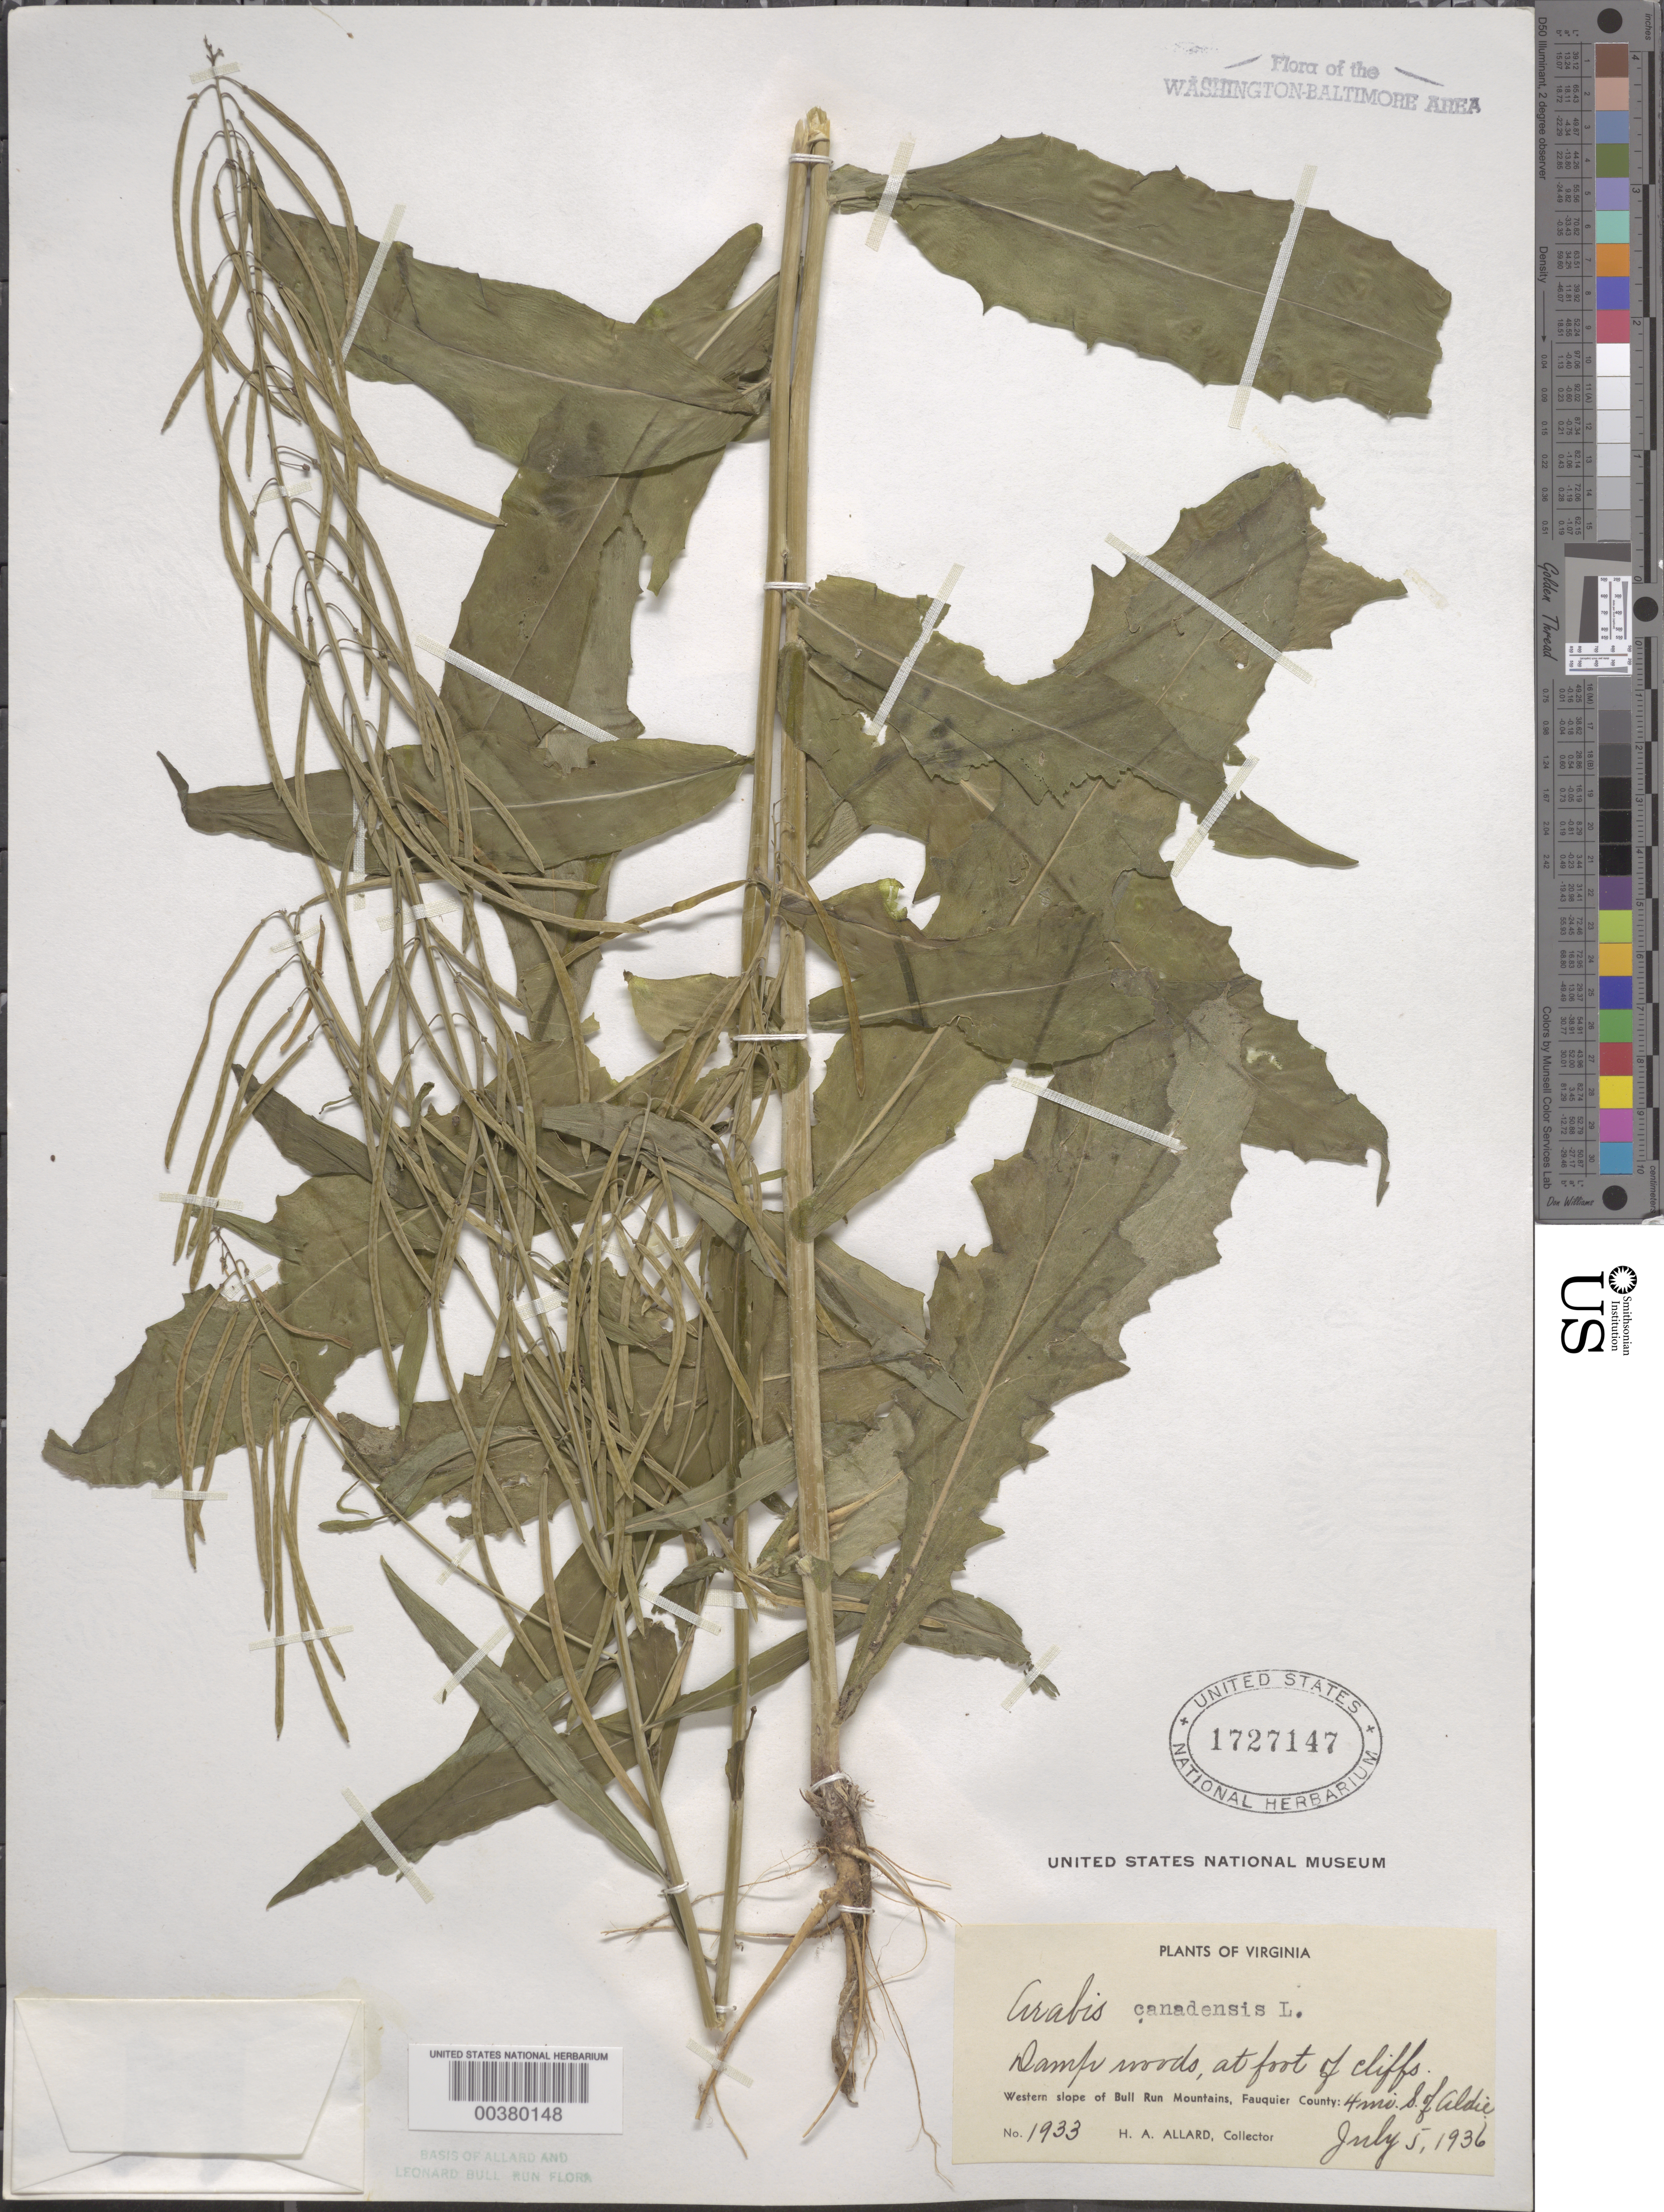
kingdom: Plantae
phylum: Tracheophyta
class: Magnoliopsida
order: Brassicales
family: Brassicaceae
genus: Boechera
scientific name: Boechera canadensis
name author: (L.) Al-Shehbaz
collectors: H. A. Allard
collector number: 1933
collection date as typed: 05 Jul 1936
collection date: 1936-07-05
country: United States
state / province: Virginia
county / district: Fauquier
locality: South of Aldie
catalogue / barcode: US 1727147